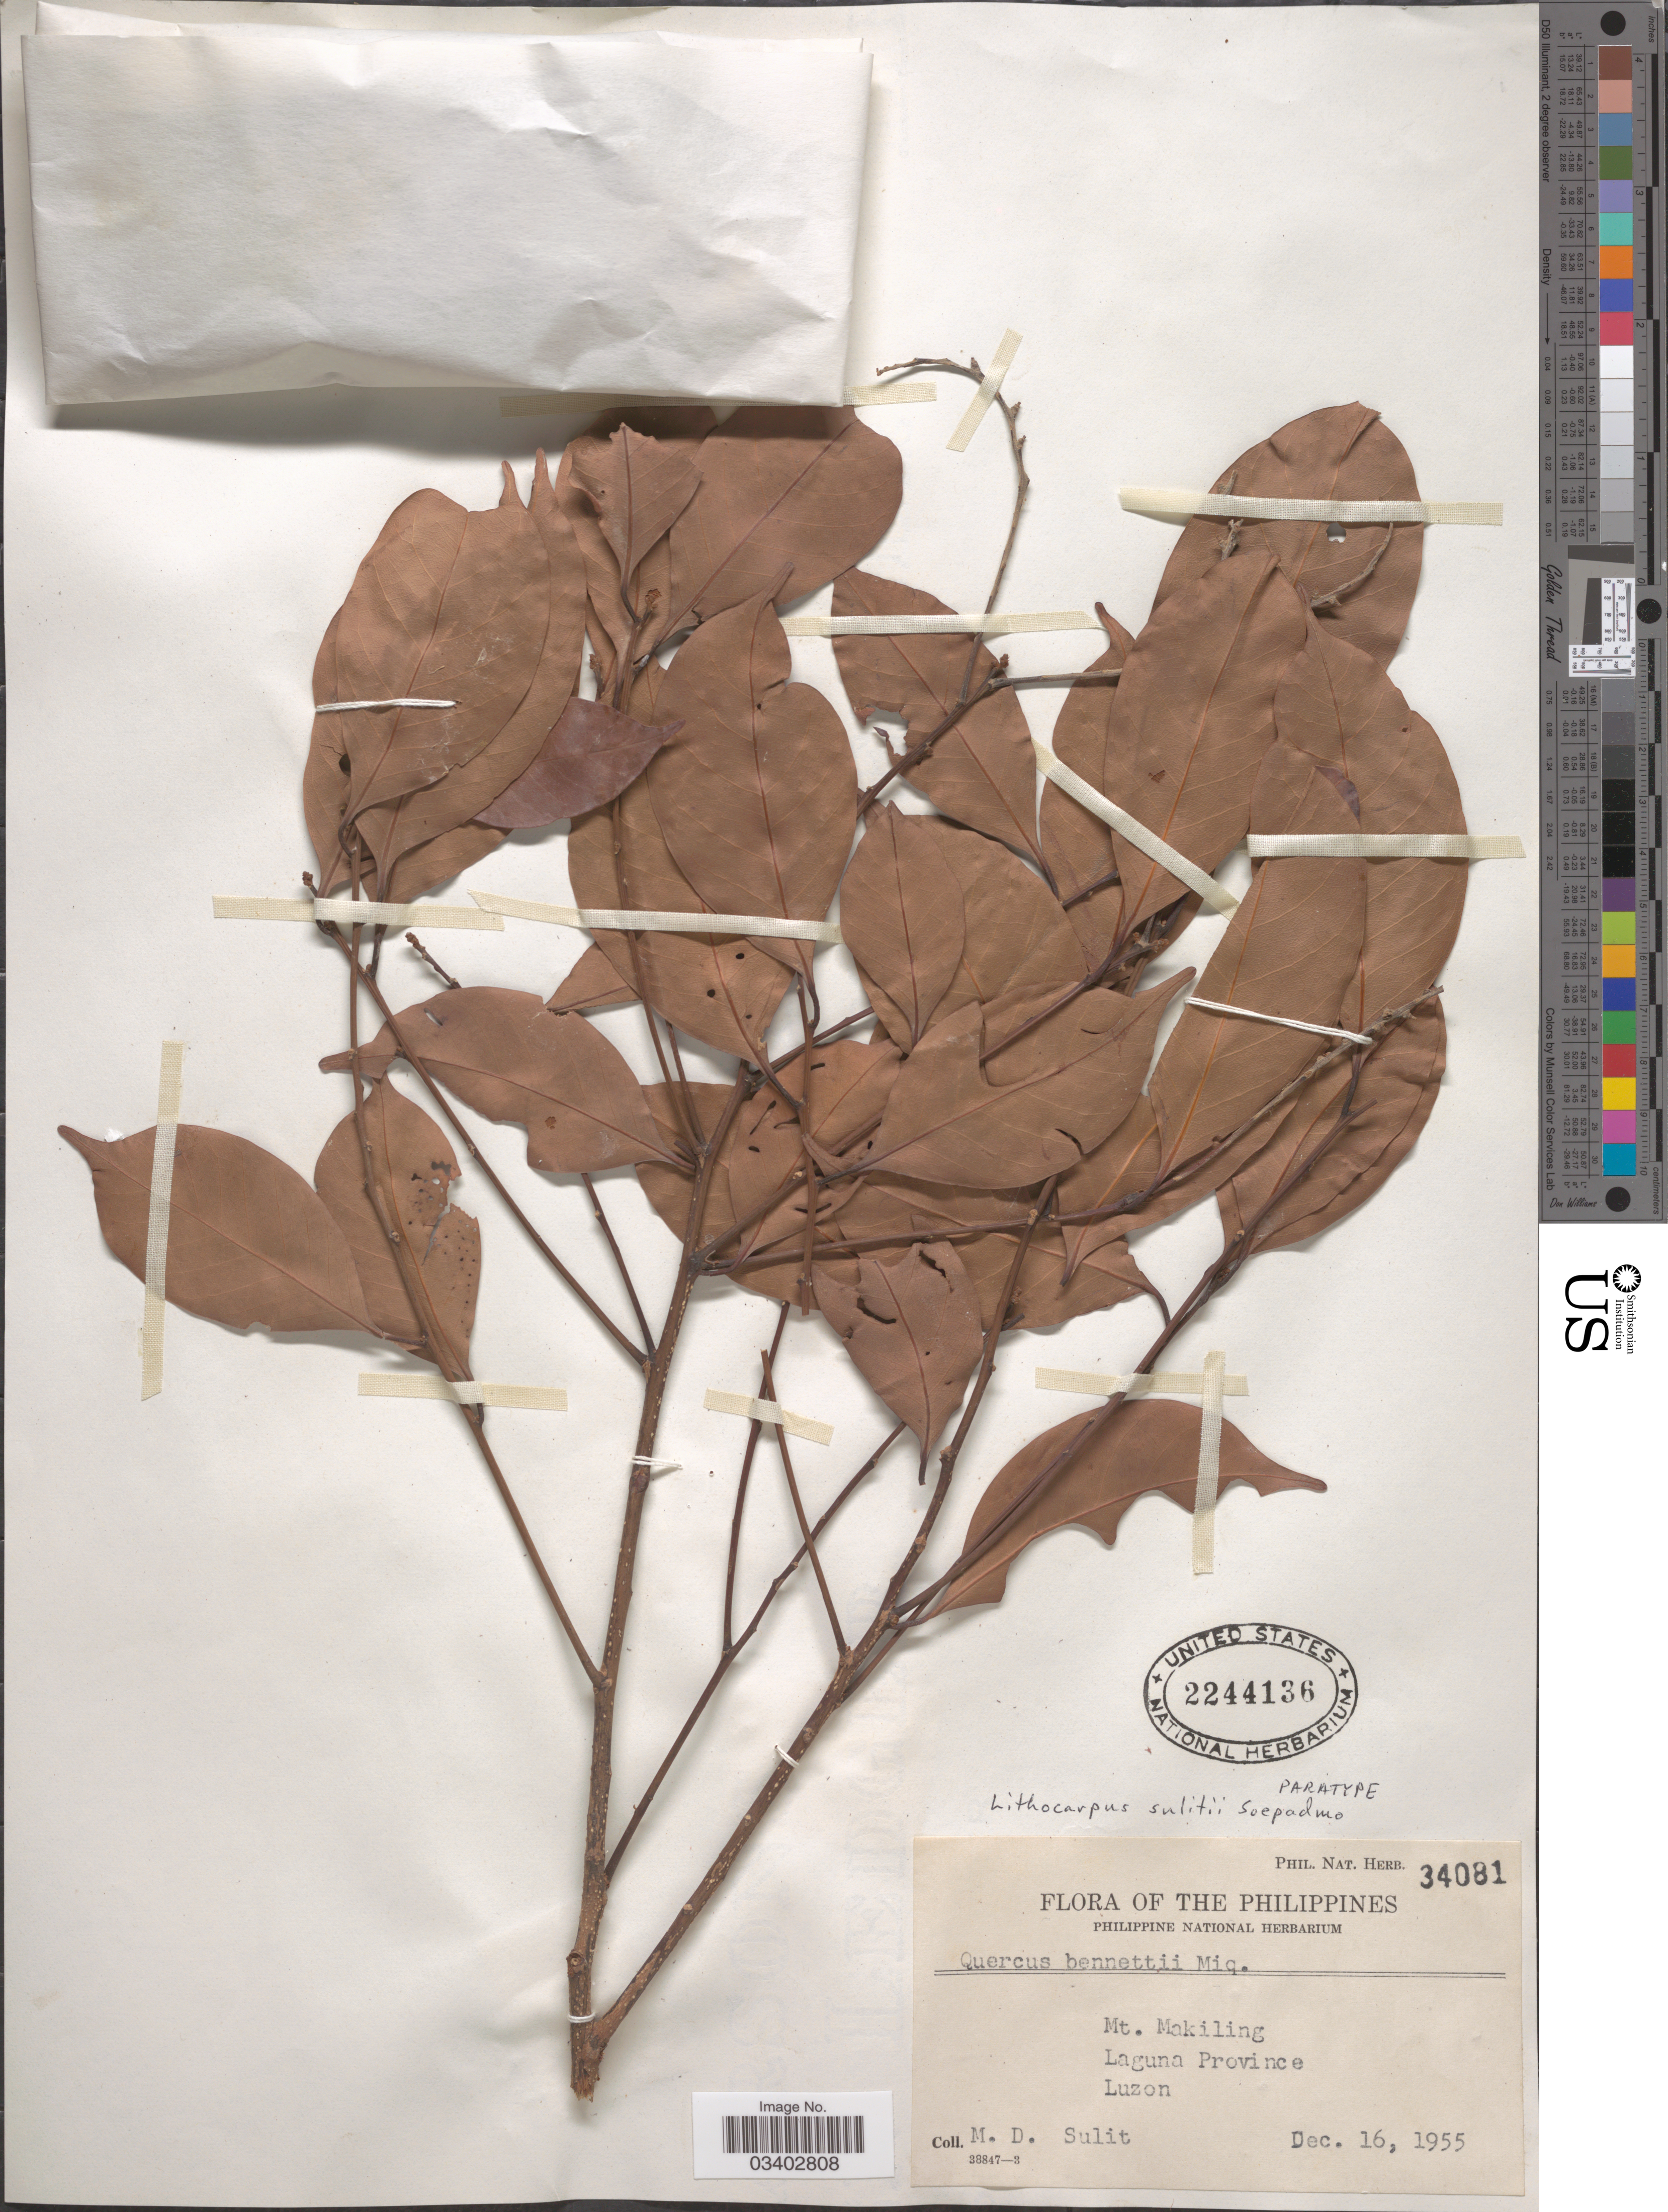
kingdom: Plantae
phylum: Tracheophyta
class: Magnoliopsida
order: Fagales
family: Fagaceae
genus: Lithocarpus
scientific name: Lithocarpus sulitii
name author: Soepadmo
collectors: M. Sulit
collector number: Phil. Nat. Herb. 34081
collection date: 1955-12-16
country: Philippines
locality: Mt. Makiling. Laguna Province. Luzon.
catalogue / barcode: US 2244136